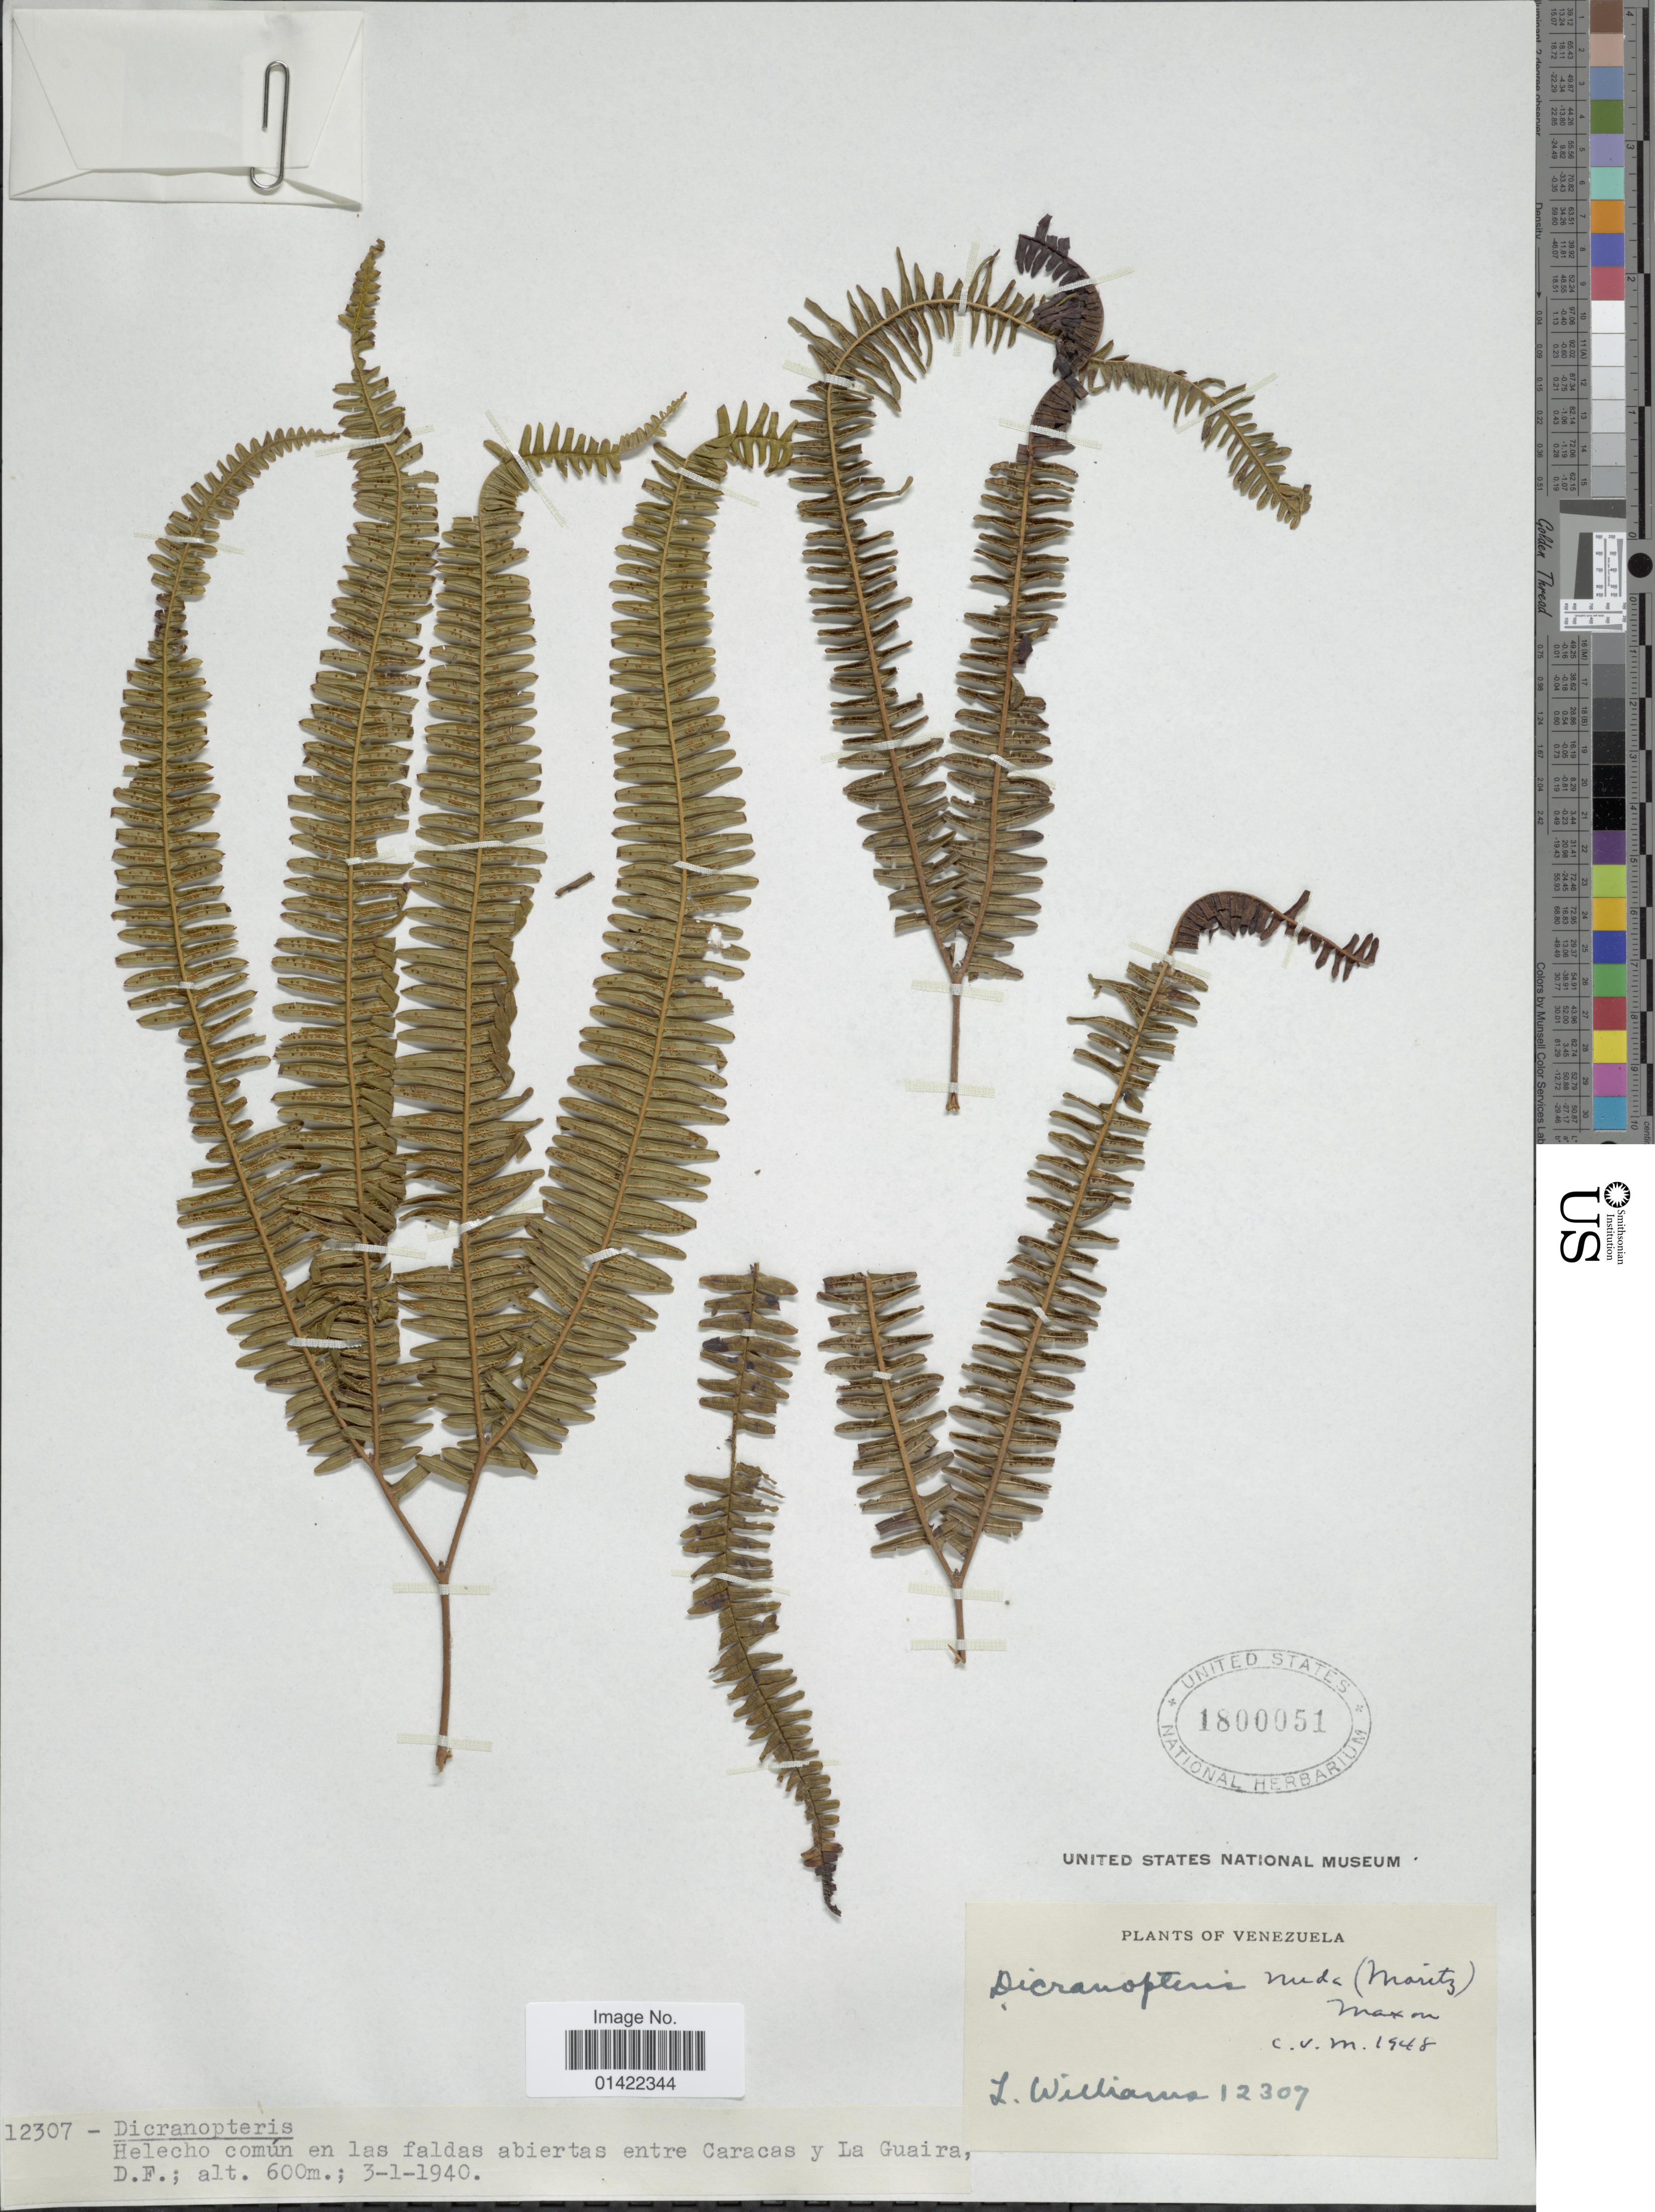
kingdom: Plantae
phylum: Tracheophyta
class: Polypodiopsida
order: Gleicheniales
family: Gleicheniaceae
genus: Sticherus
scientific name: Sticherus nudus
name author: (Moritz ex Reichardt) Nakai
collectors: L. Williams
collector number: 12307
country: Venezuela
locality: Helecho comun en las faldas abiertas entre Caracas y La Guaira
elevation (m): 600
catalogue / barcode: US 1800051